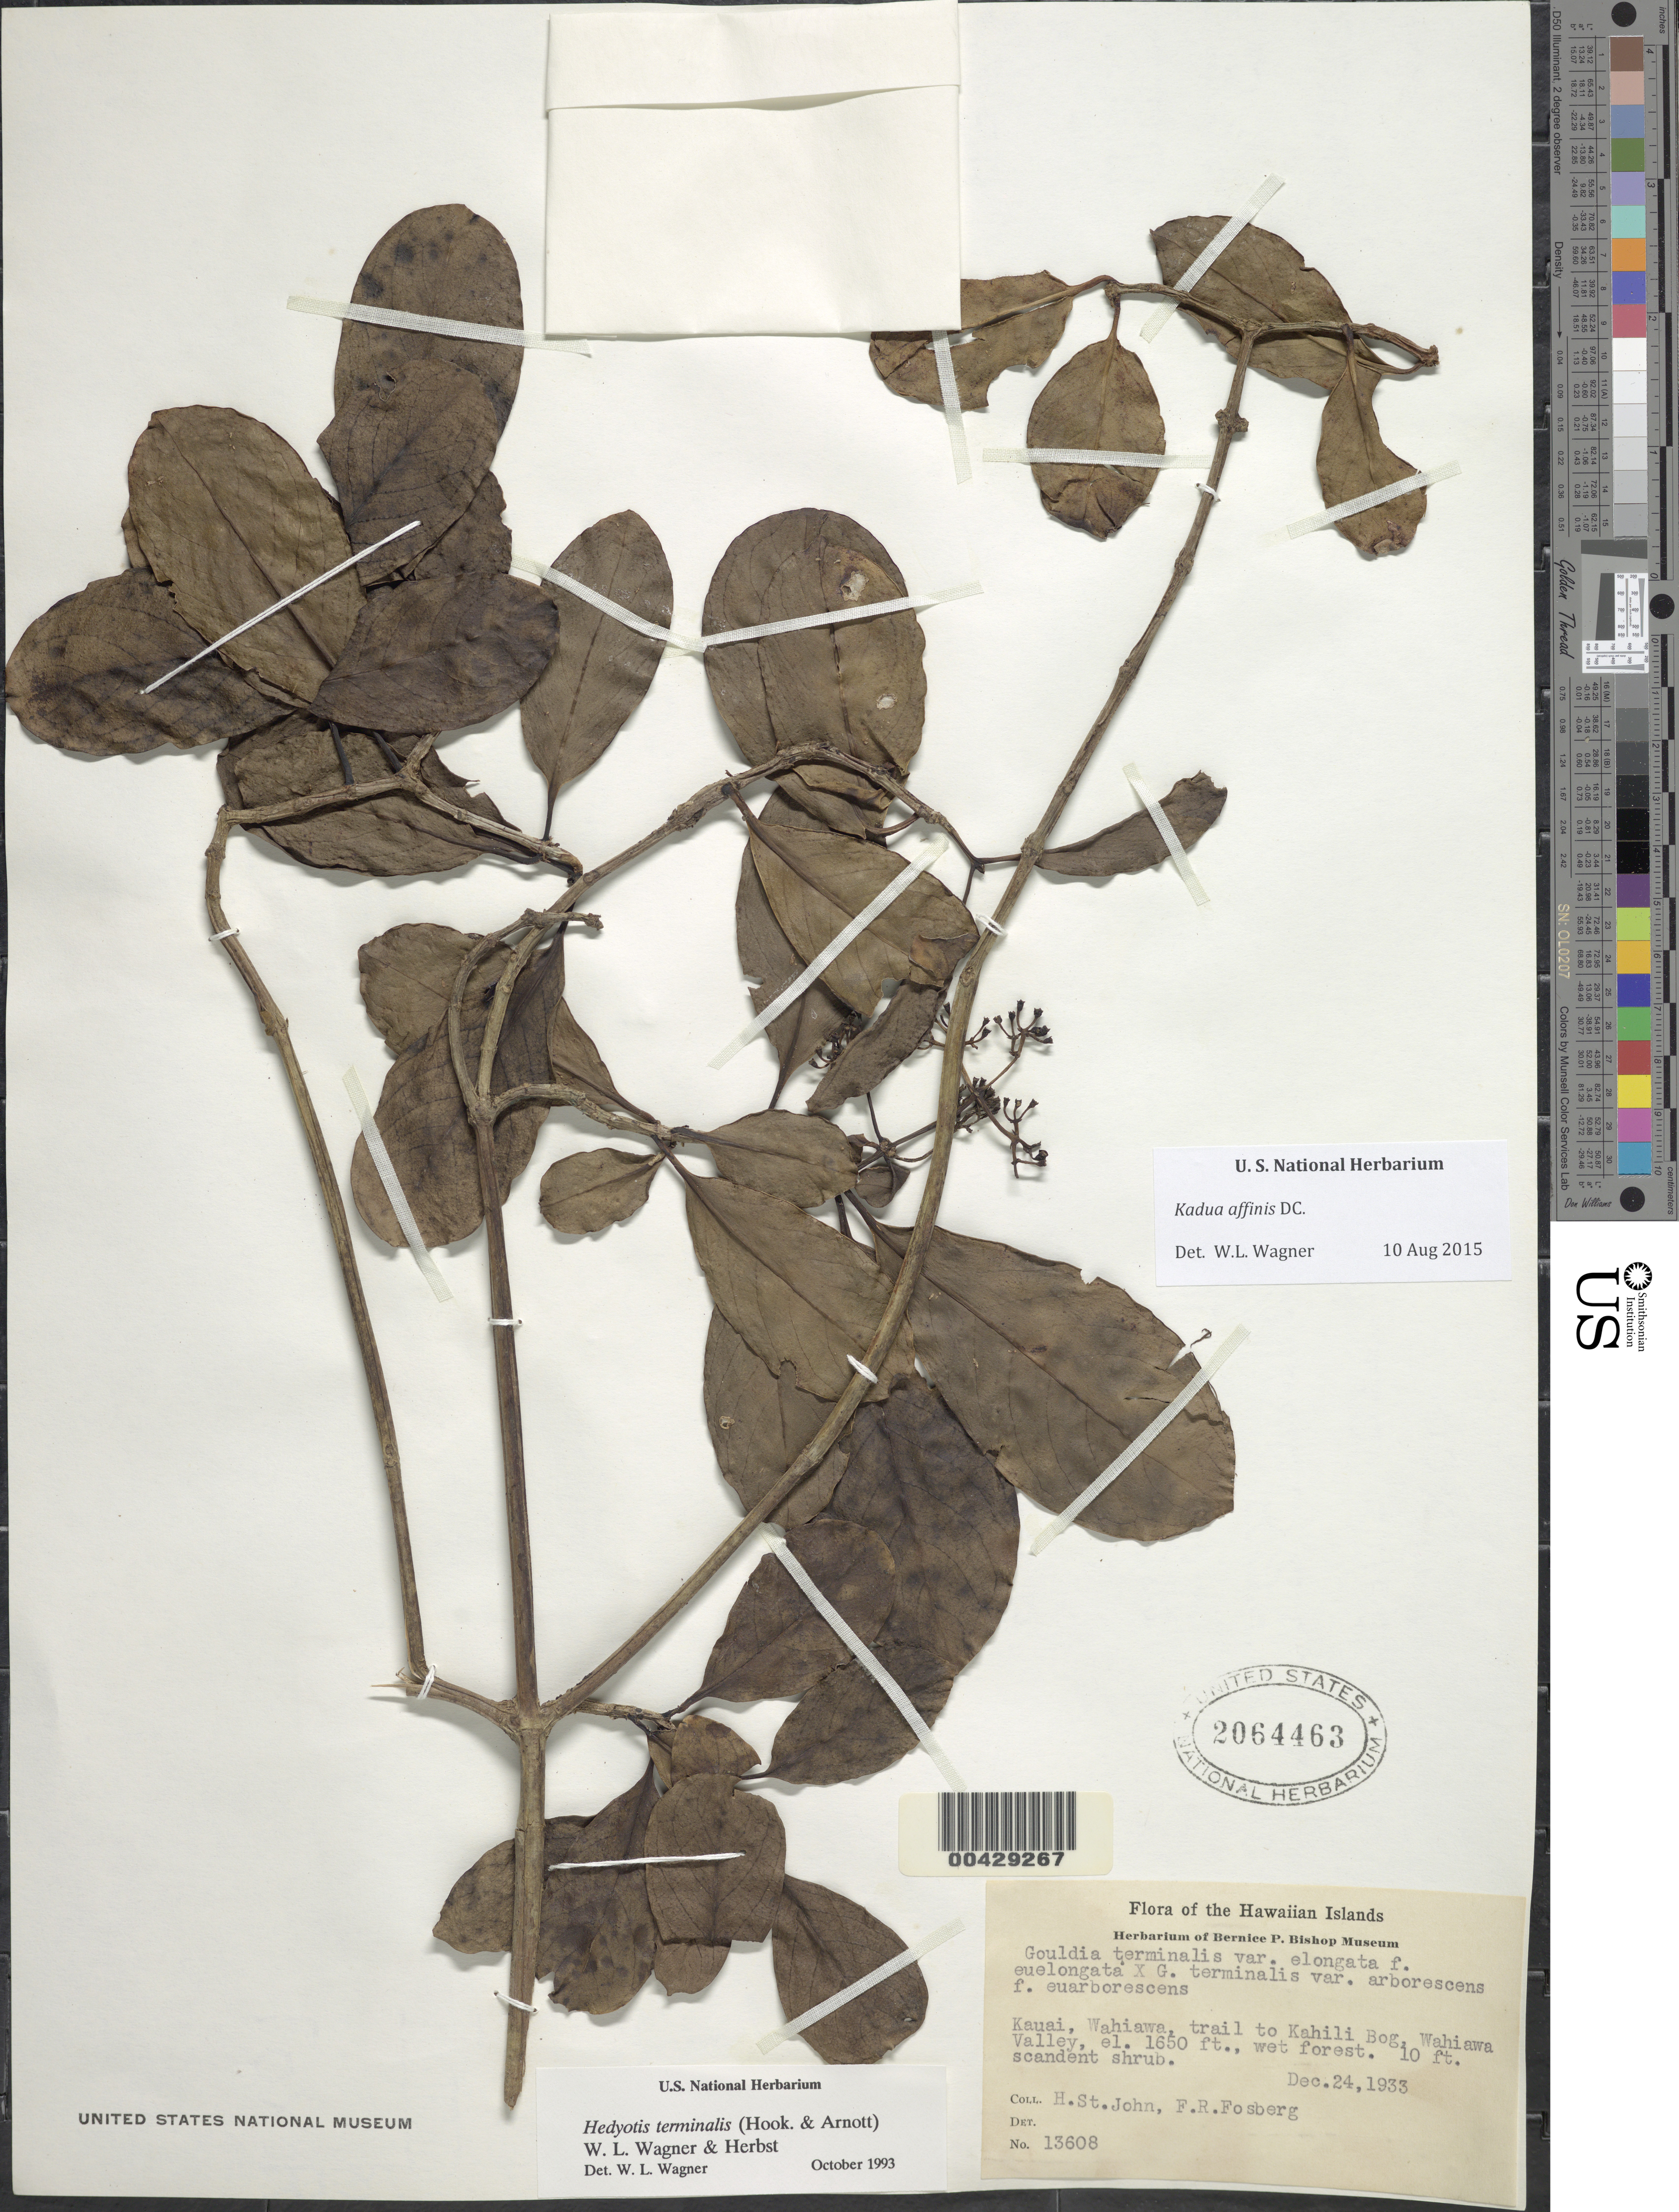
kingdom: Plantae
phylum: Tracheophyta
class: Magnoliopsida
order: Gentianales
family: Rubiaceae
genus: Kadua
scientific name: Kadua affinis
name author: DC.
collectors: H. St. John & F. R. Fosberg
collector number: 13608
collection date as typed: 24 Dec 1933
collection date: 1933-12-24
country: United States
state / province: Hawaii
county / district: Kauai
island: Kaua'i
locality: Wahiawa, trail to Kahili Bog, Wahiawa Valley.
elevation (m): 503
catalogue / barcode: US 2064463